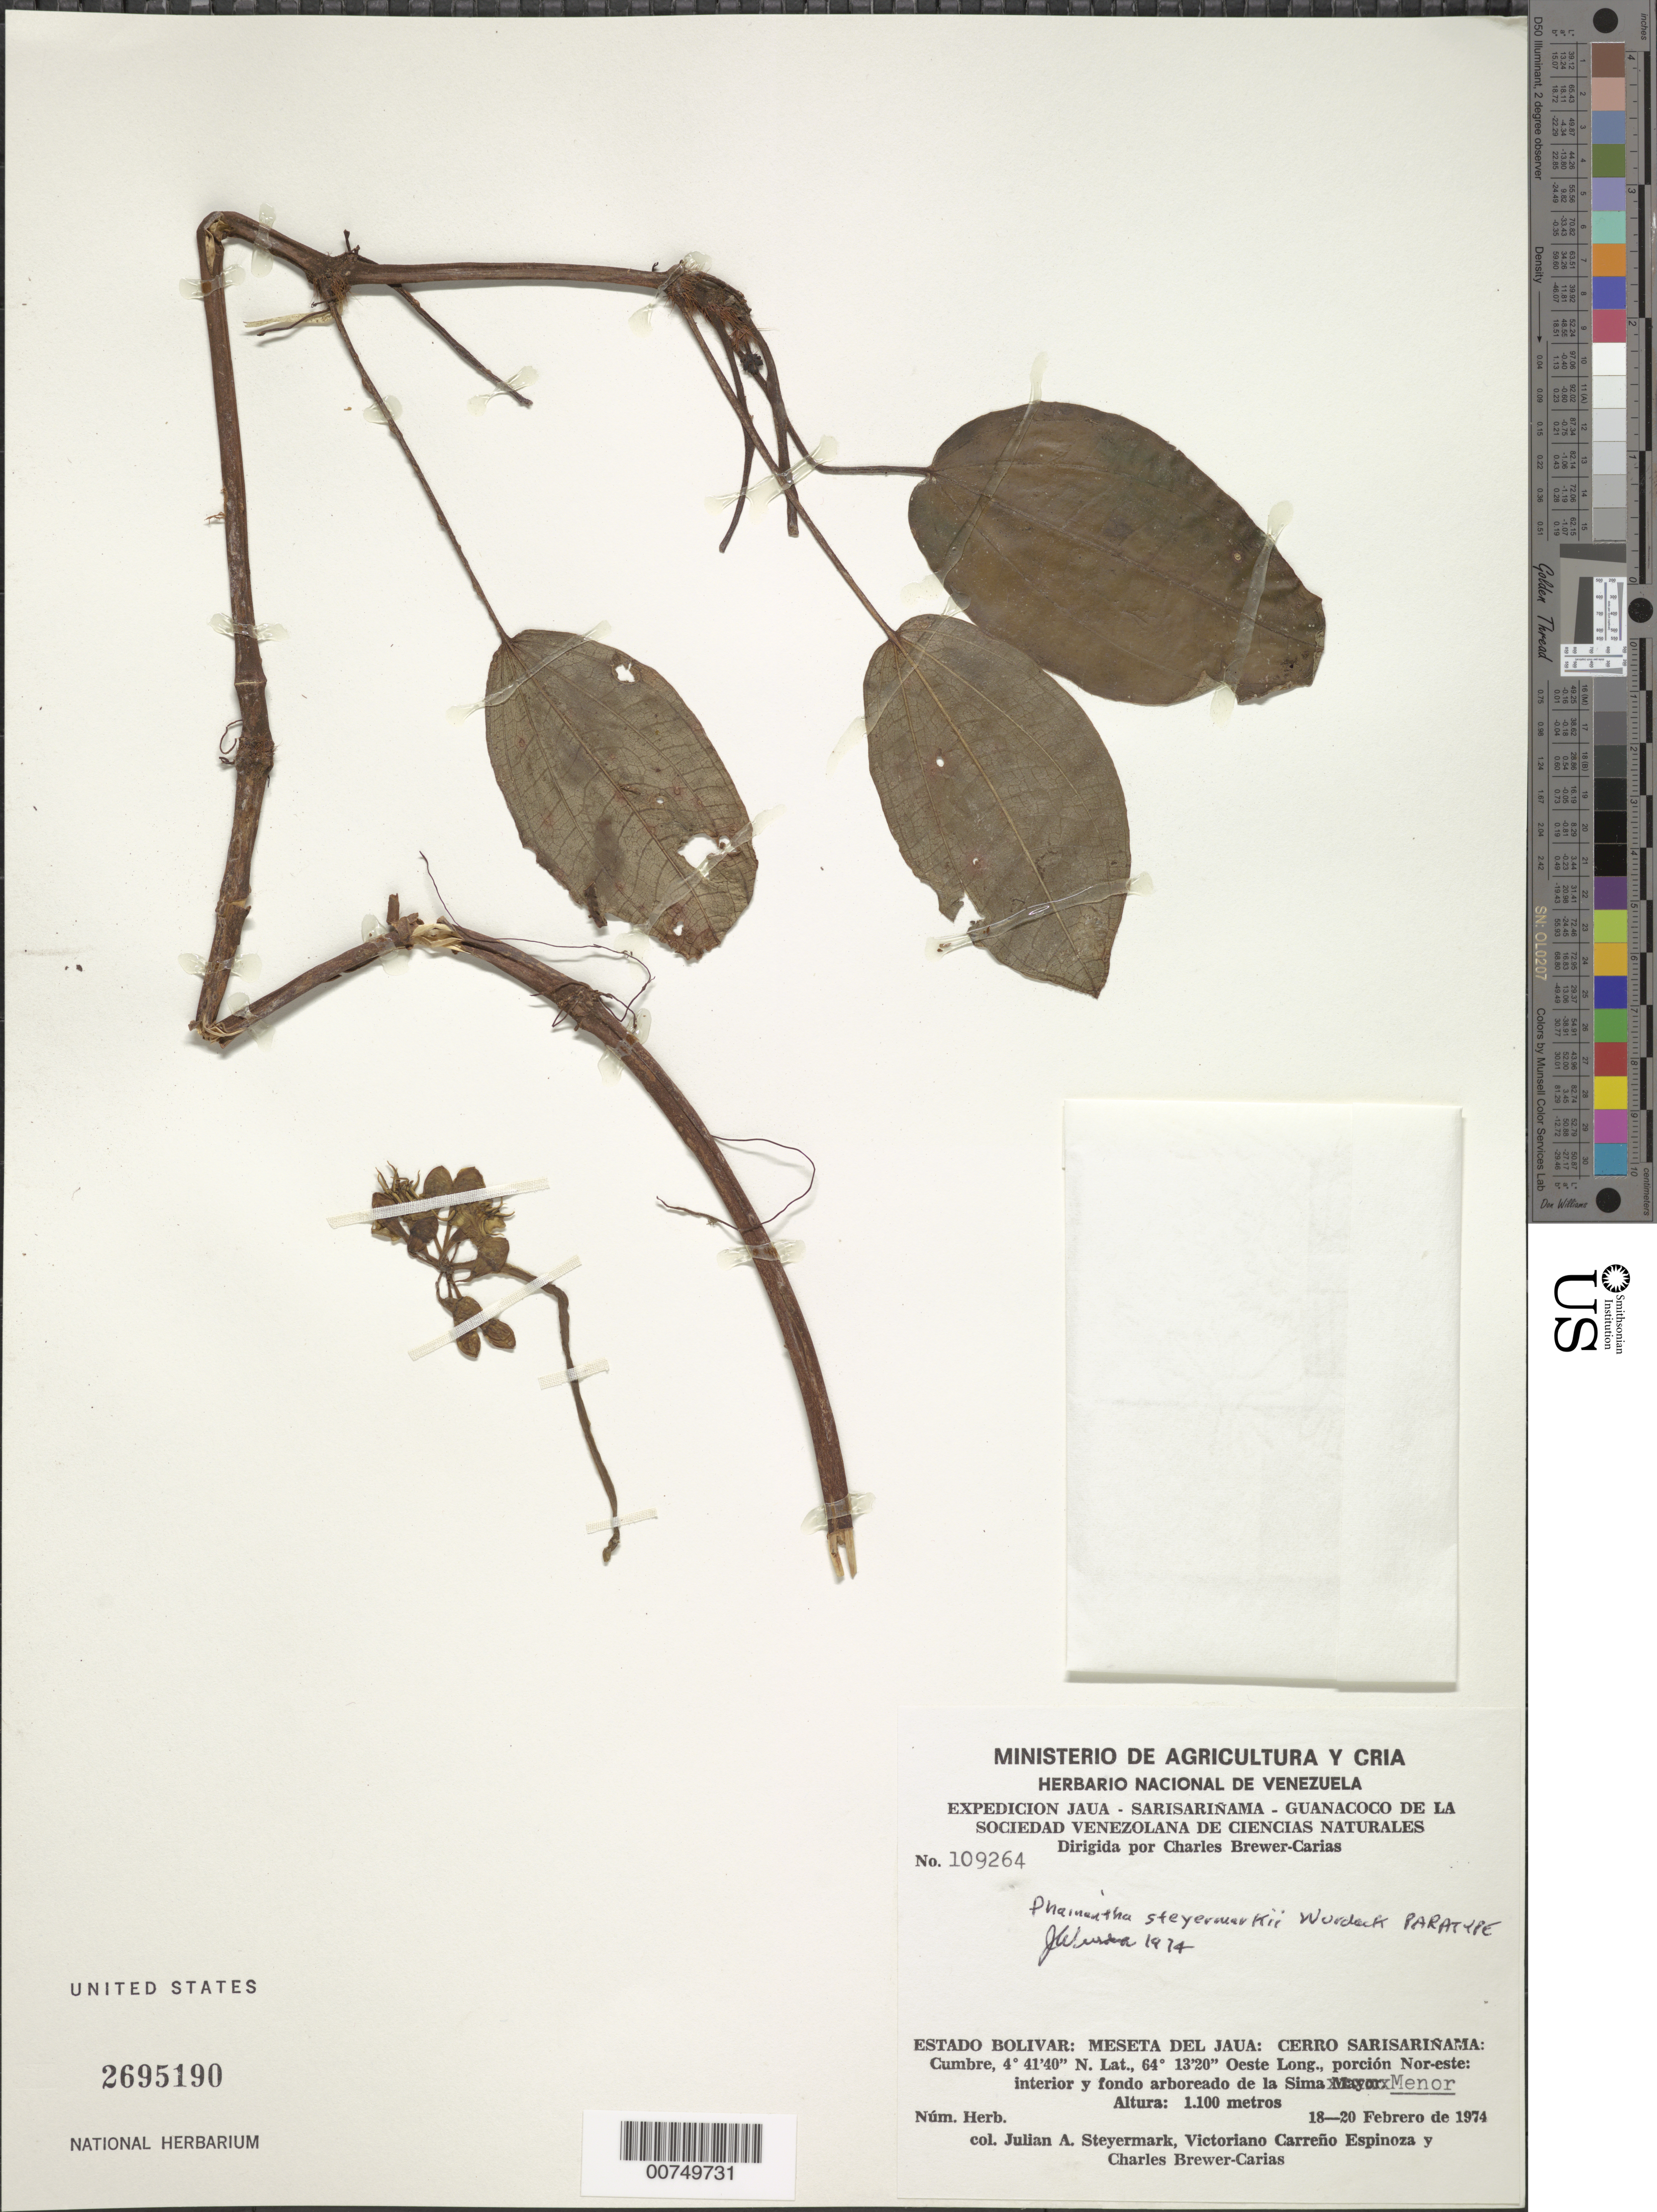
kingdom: Plantae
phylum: Tracheophyta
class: Magnoliopsida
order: Myrtales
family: Melastomataceae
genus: Phainantha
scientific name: Phainantha steyermarkii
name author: Wurdack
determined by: Wurdack, John J., (US), US (UNITED STATES)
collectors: J. Steyermark, V. Carreño E. & C. Brewer-Carias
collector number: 109264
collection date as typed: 18-Feb-74 to 20-Feb-74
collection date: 1974-02-18/1974-02-20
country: Venezuela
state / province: Bolívar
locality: Meseta del Jaua: Cerro Sarisariñama, summit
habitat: Interior y fondo arboreado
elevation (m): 1100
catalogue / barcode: US 2695190